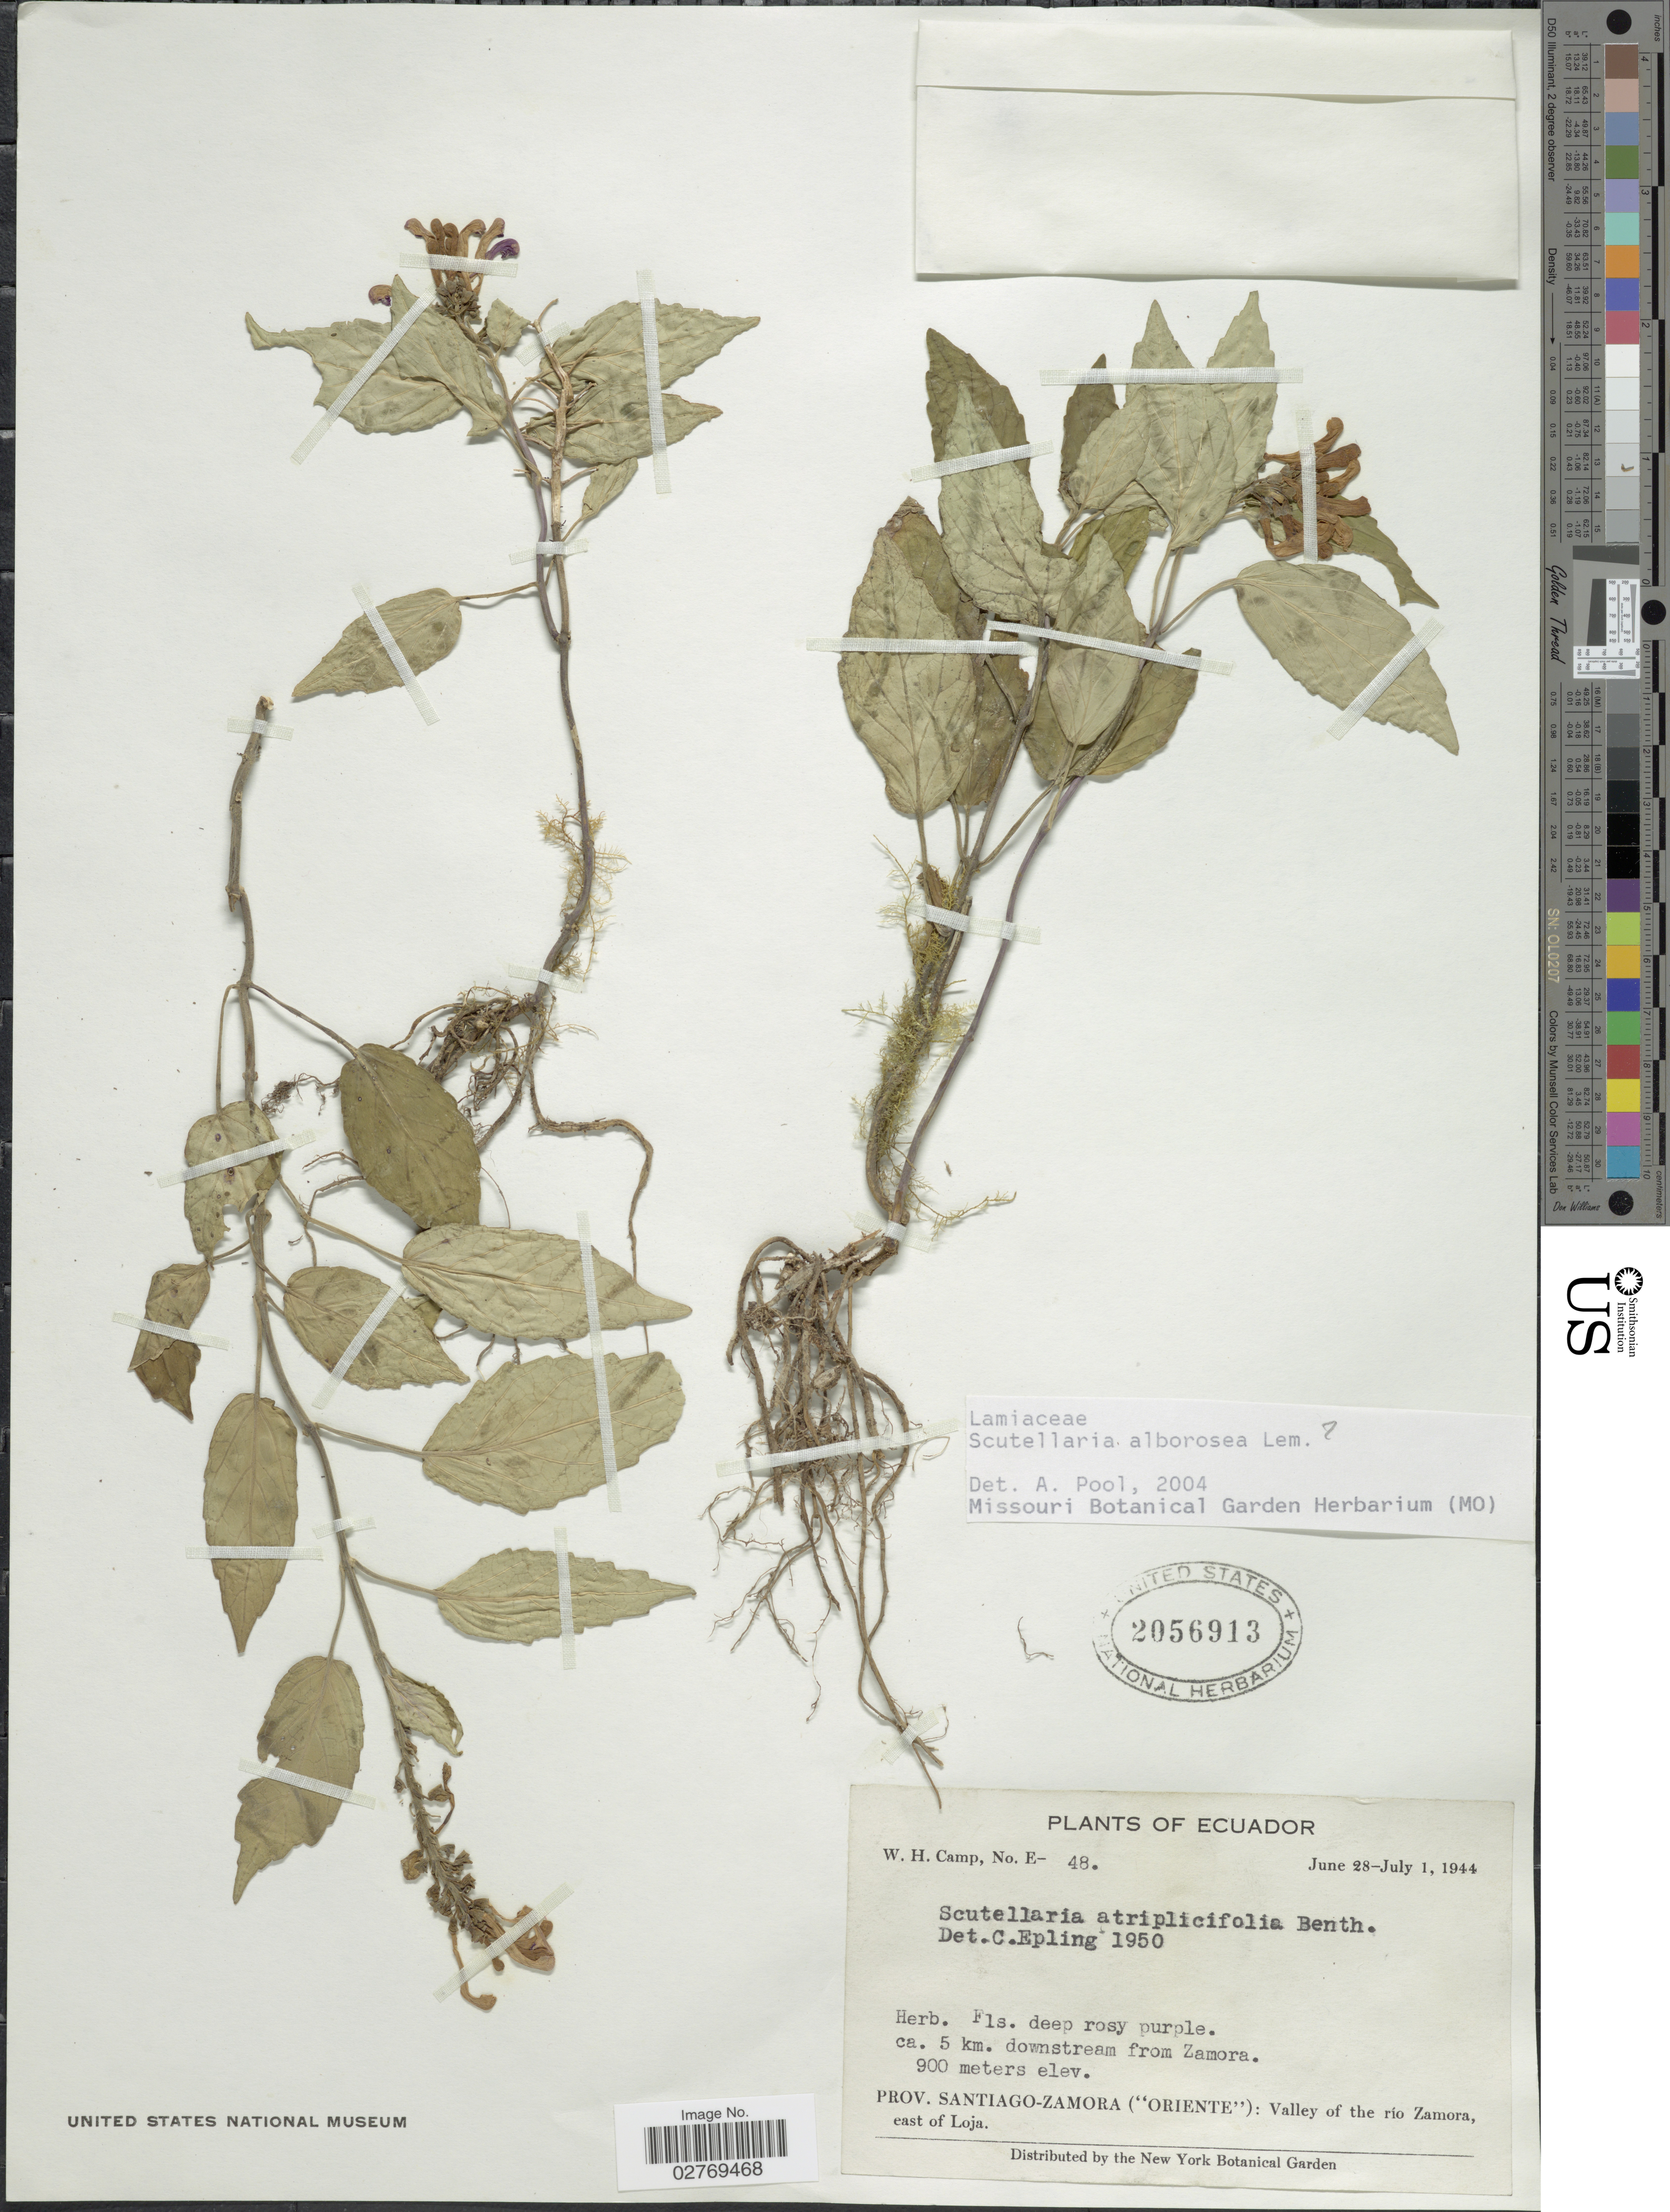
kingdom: Plantae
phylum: Tracheophyta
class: Magnoliopsida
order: Lamiales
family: Lamiaceae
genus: Scutellaria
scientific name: Scutellaria alborosea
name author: Lem.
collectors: W. H. Camp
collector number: E-48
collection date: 1944-06-28/1944-07-01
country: Ecuador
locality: Ca. 5 km. downstream from Zamora. Prov. Santiago-Zamora ("Oriente"): Valley of the río Zamora, east of Loja.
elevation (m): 900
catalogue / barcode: US 2056913